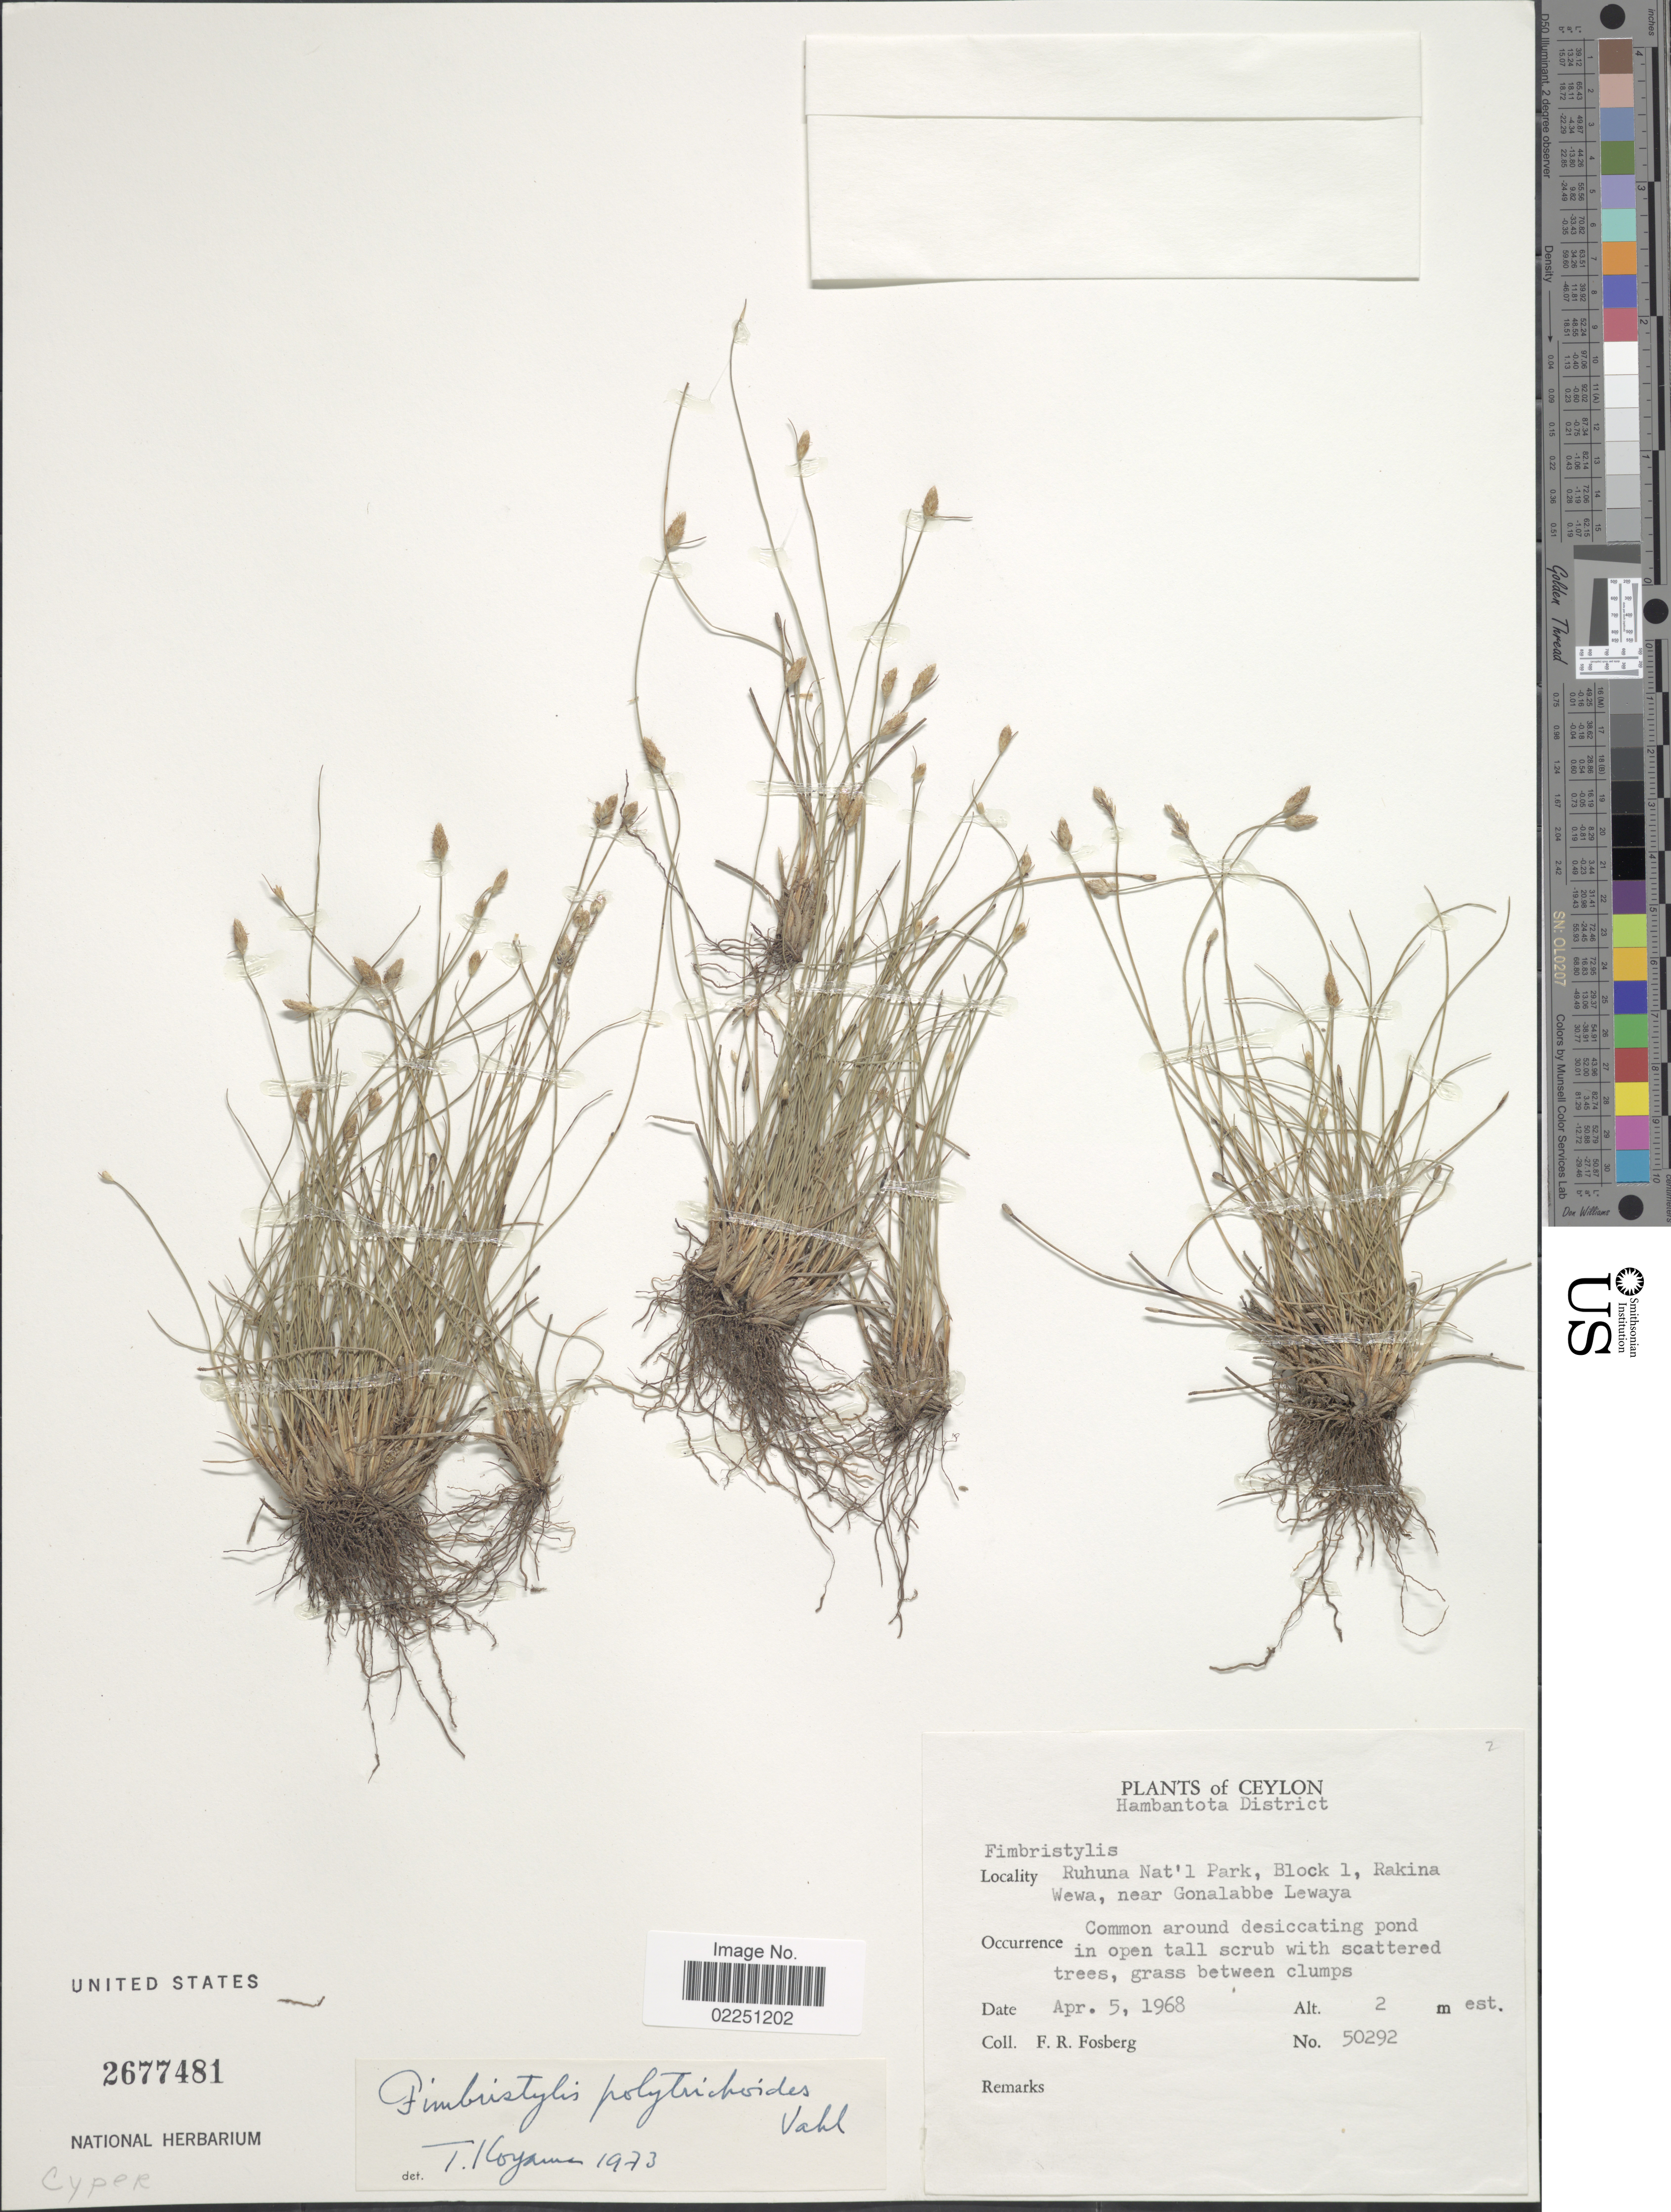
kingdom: Plantae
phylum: Tracheophyta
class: Liliopsida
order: Poales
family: Cyperaceae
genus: Fimbristylis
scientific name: Fimbristylis polytrichoides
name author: (Retz.) Vahl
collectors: F. R. Fosberg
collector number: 50292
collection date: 1968-04-05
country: Sri Lanka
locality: Ceylon. Hambantota District. Ruhuna Na'l Park, Block 1, Rakina Wewa, near Gonalabbe Lewaya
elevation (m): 2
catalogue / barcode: US 2677481